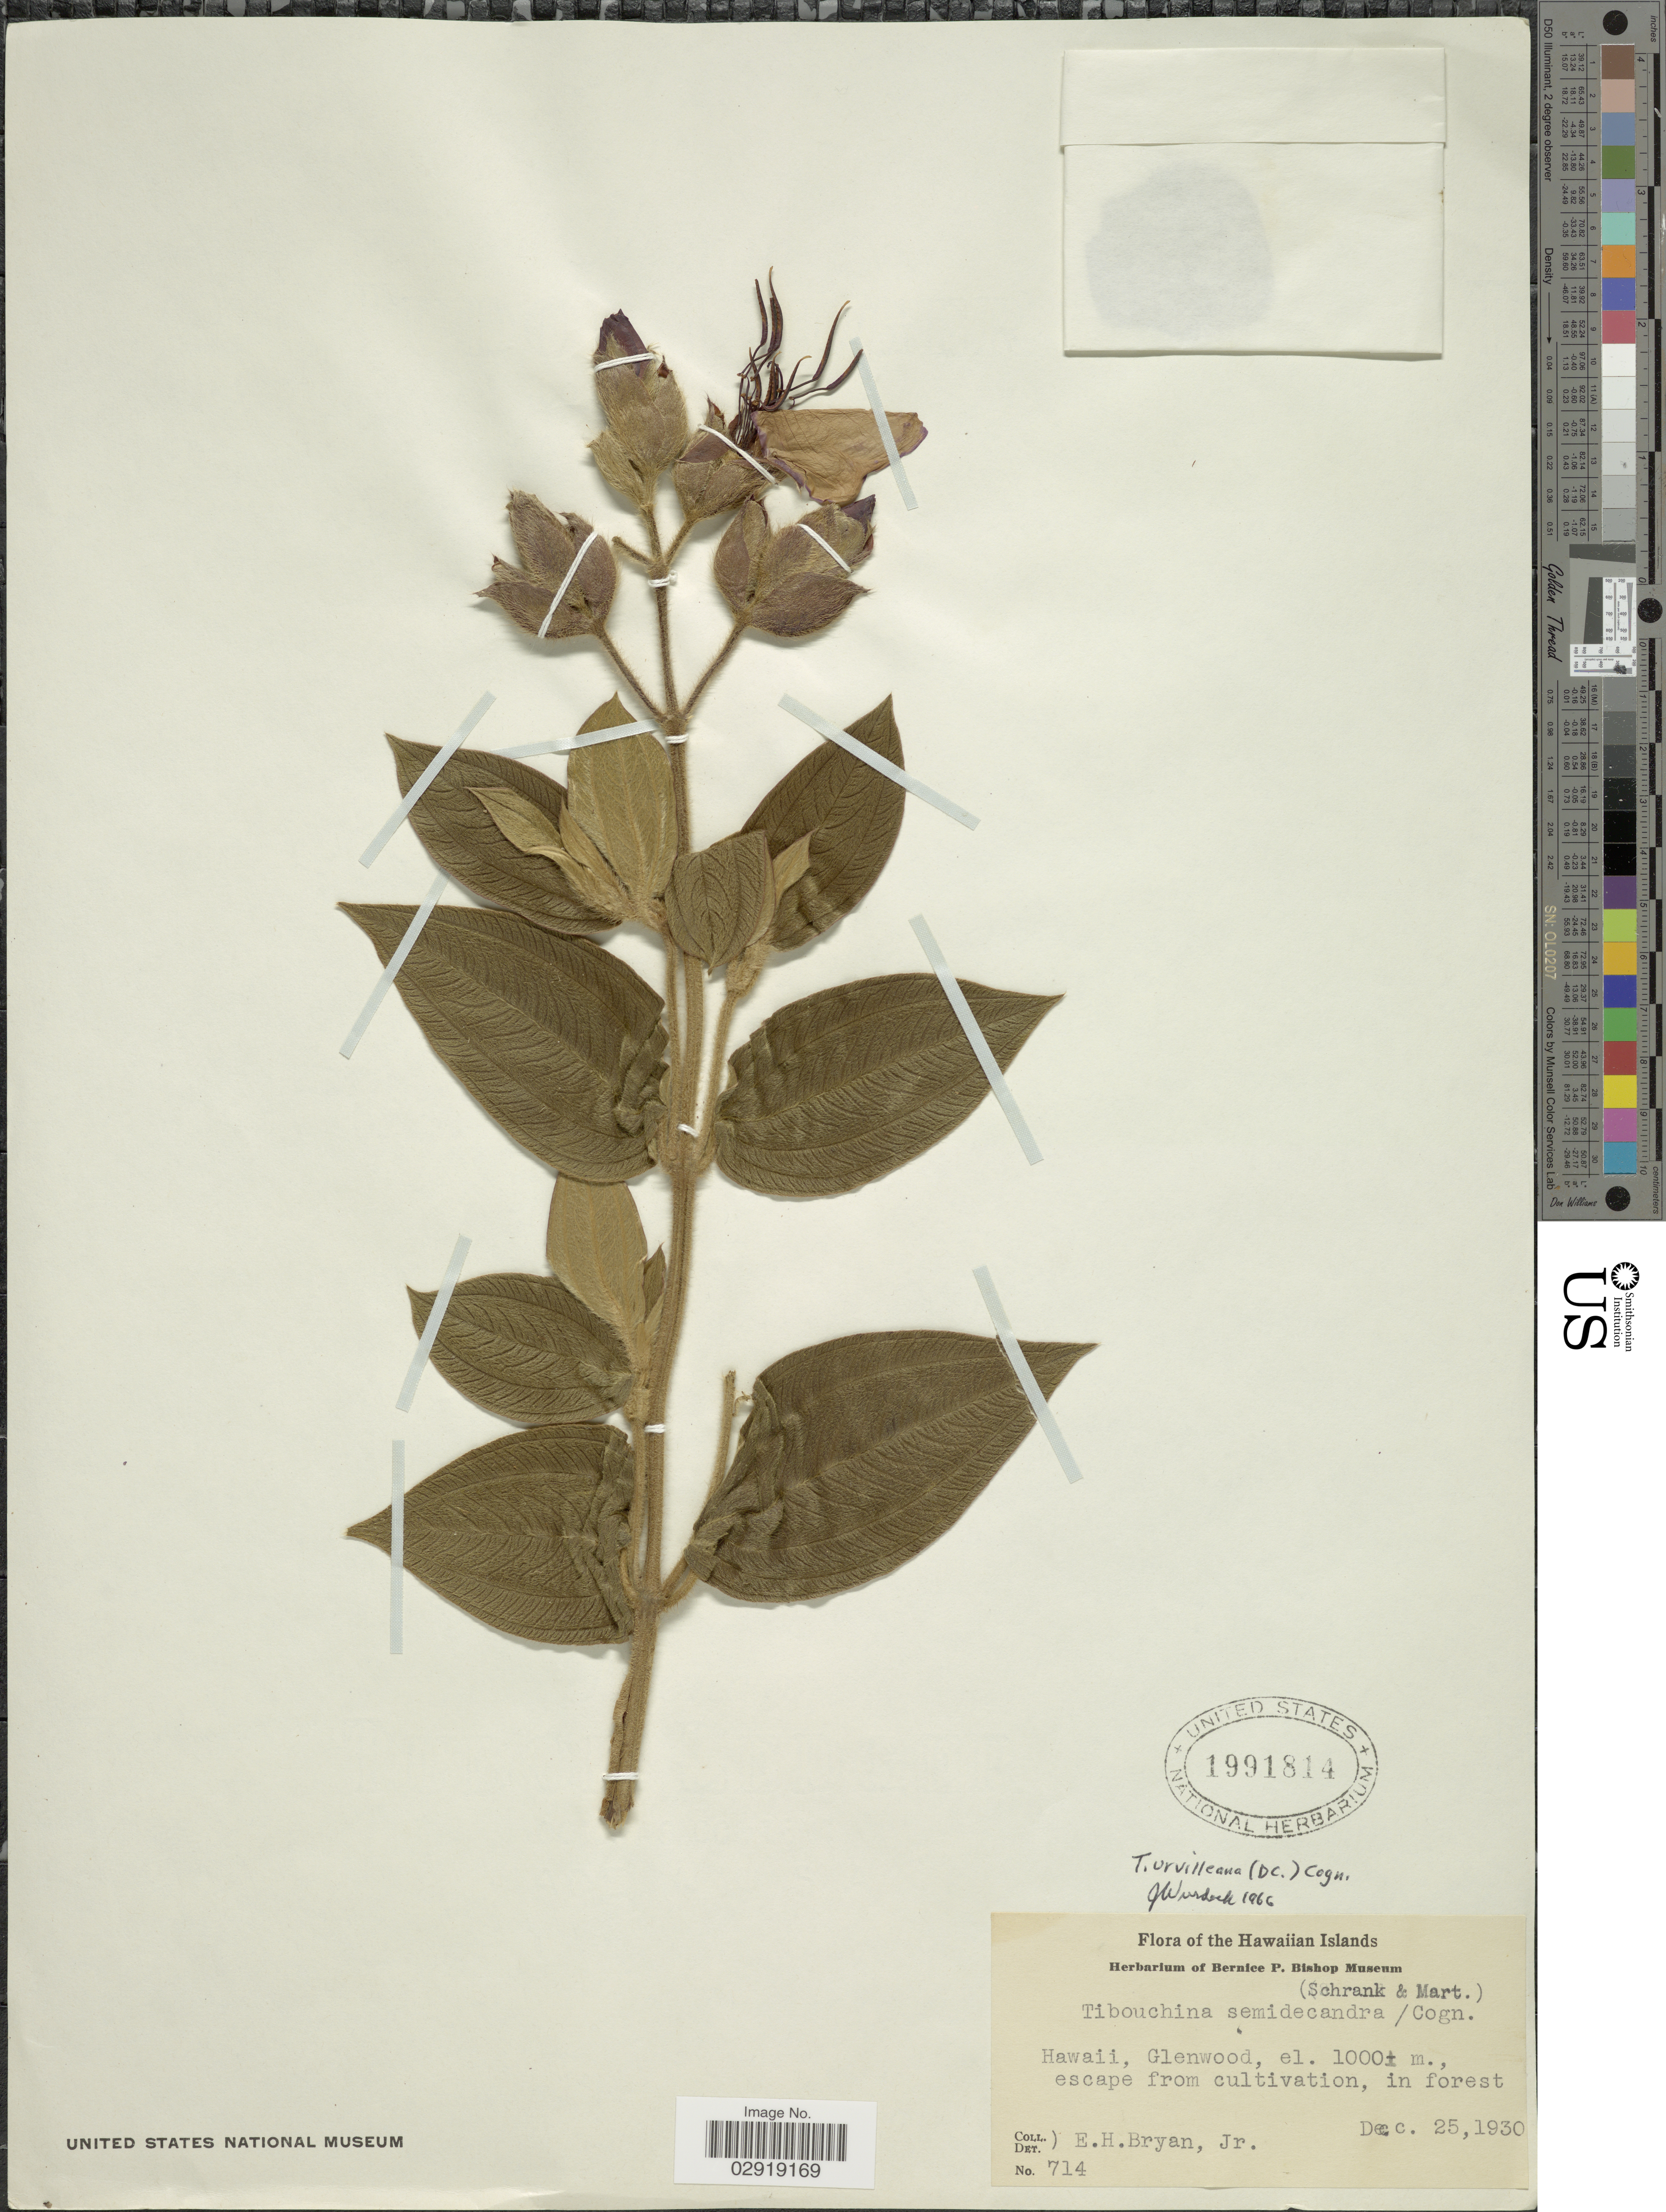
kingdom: Plantae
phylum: Tracheophyta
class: Magnoliopsida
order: Myrtales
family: Melastomataceae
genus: Pleroma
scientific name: Pleroma urvilleanum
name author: (DC.) P.J.F. Guim. & Michelang.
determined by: Wagner, W. L., (BOT), Smithsonian Institution - National Museum of Natural History (UNITED STATES)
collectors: E. Bryan Jr.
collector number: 714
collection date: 1930-12-25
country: United States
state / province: Hawaii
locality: The Hawaiian Islands. Hawaii, Glenwood, escape from cultivation, in forest.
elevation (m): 1000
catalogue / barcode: US 1991814